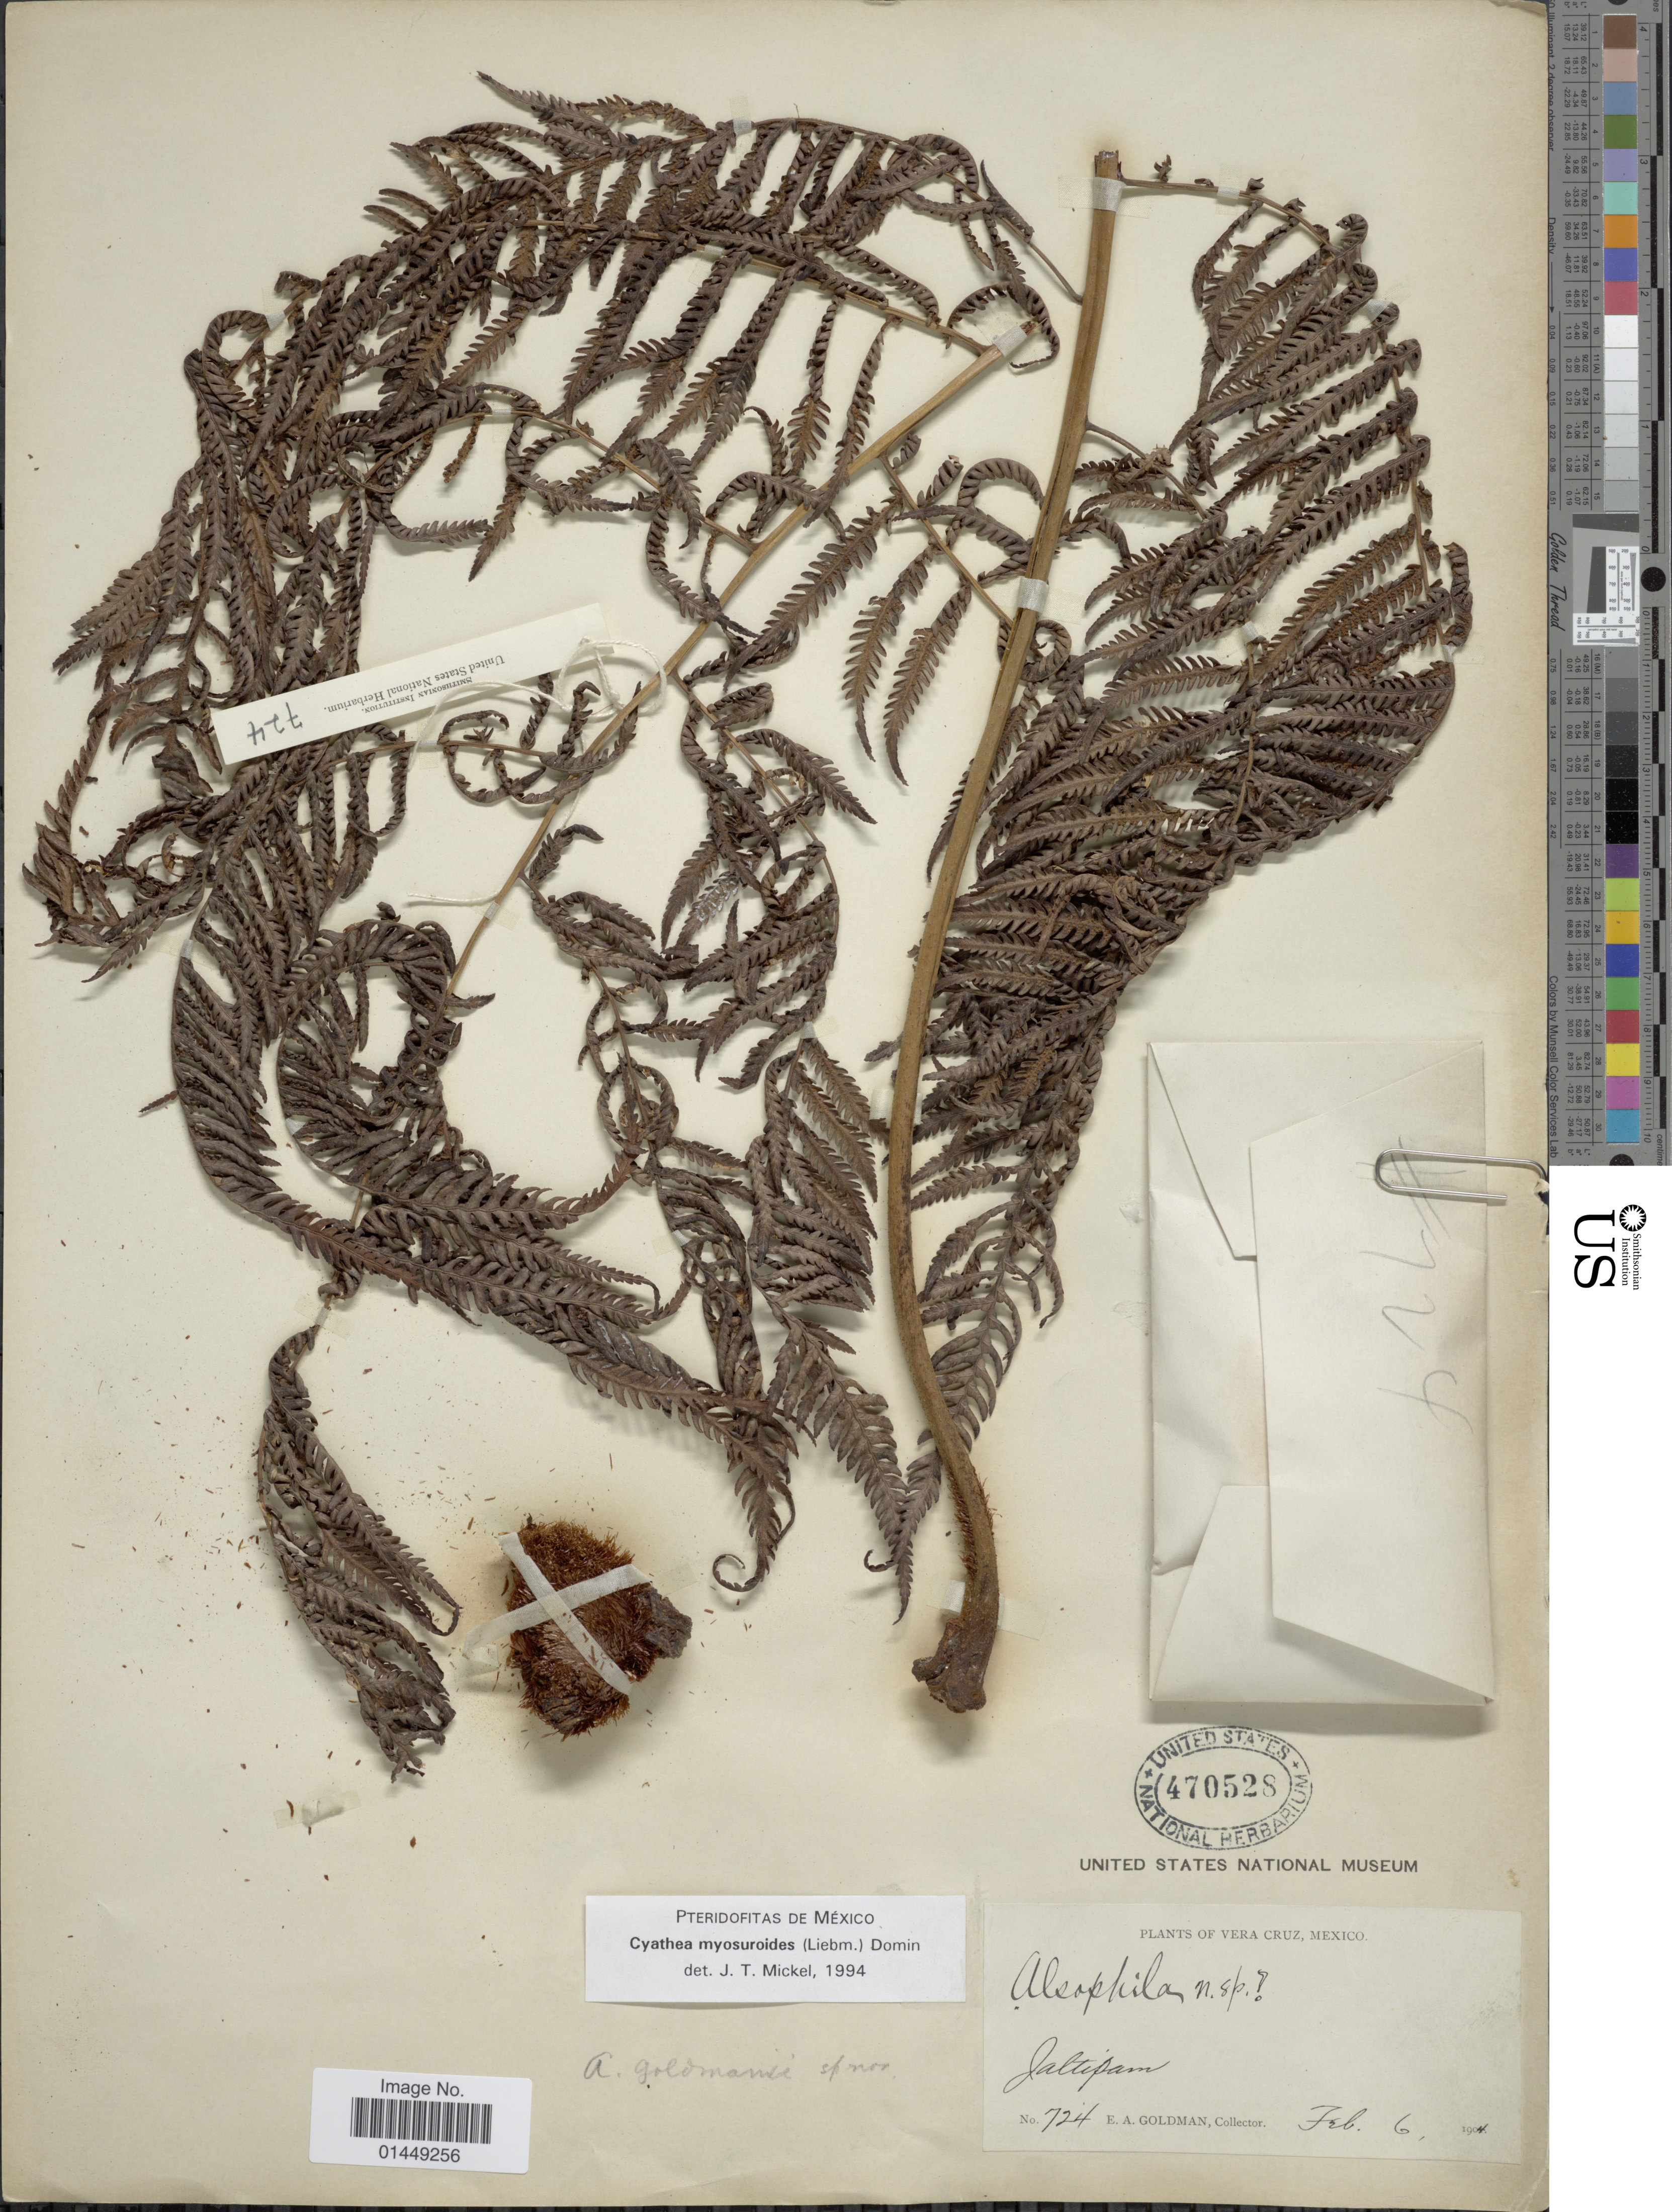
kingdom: Plantae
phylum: Tracheophyta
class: Polypodiopsida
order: Cyatheales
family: Cyatheaceae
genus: Cyathea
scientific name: Cyathea myosuriodes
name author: (Liebm.) Domin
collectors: E. A. Goldman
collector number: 724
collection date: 1904-02-06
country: Mexico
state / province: Veracruz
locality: Vera Cruz, Mexico. Jaltipam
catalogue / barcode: US 470528